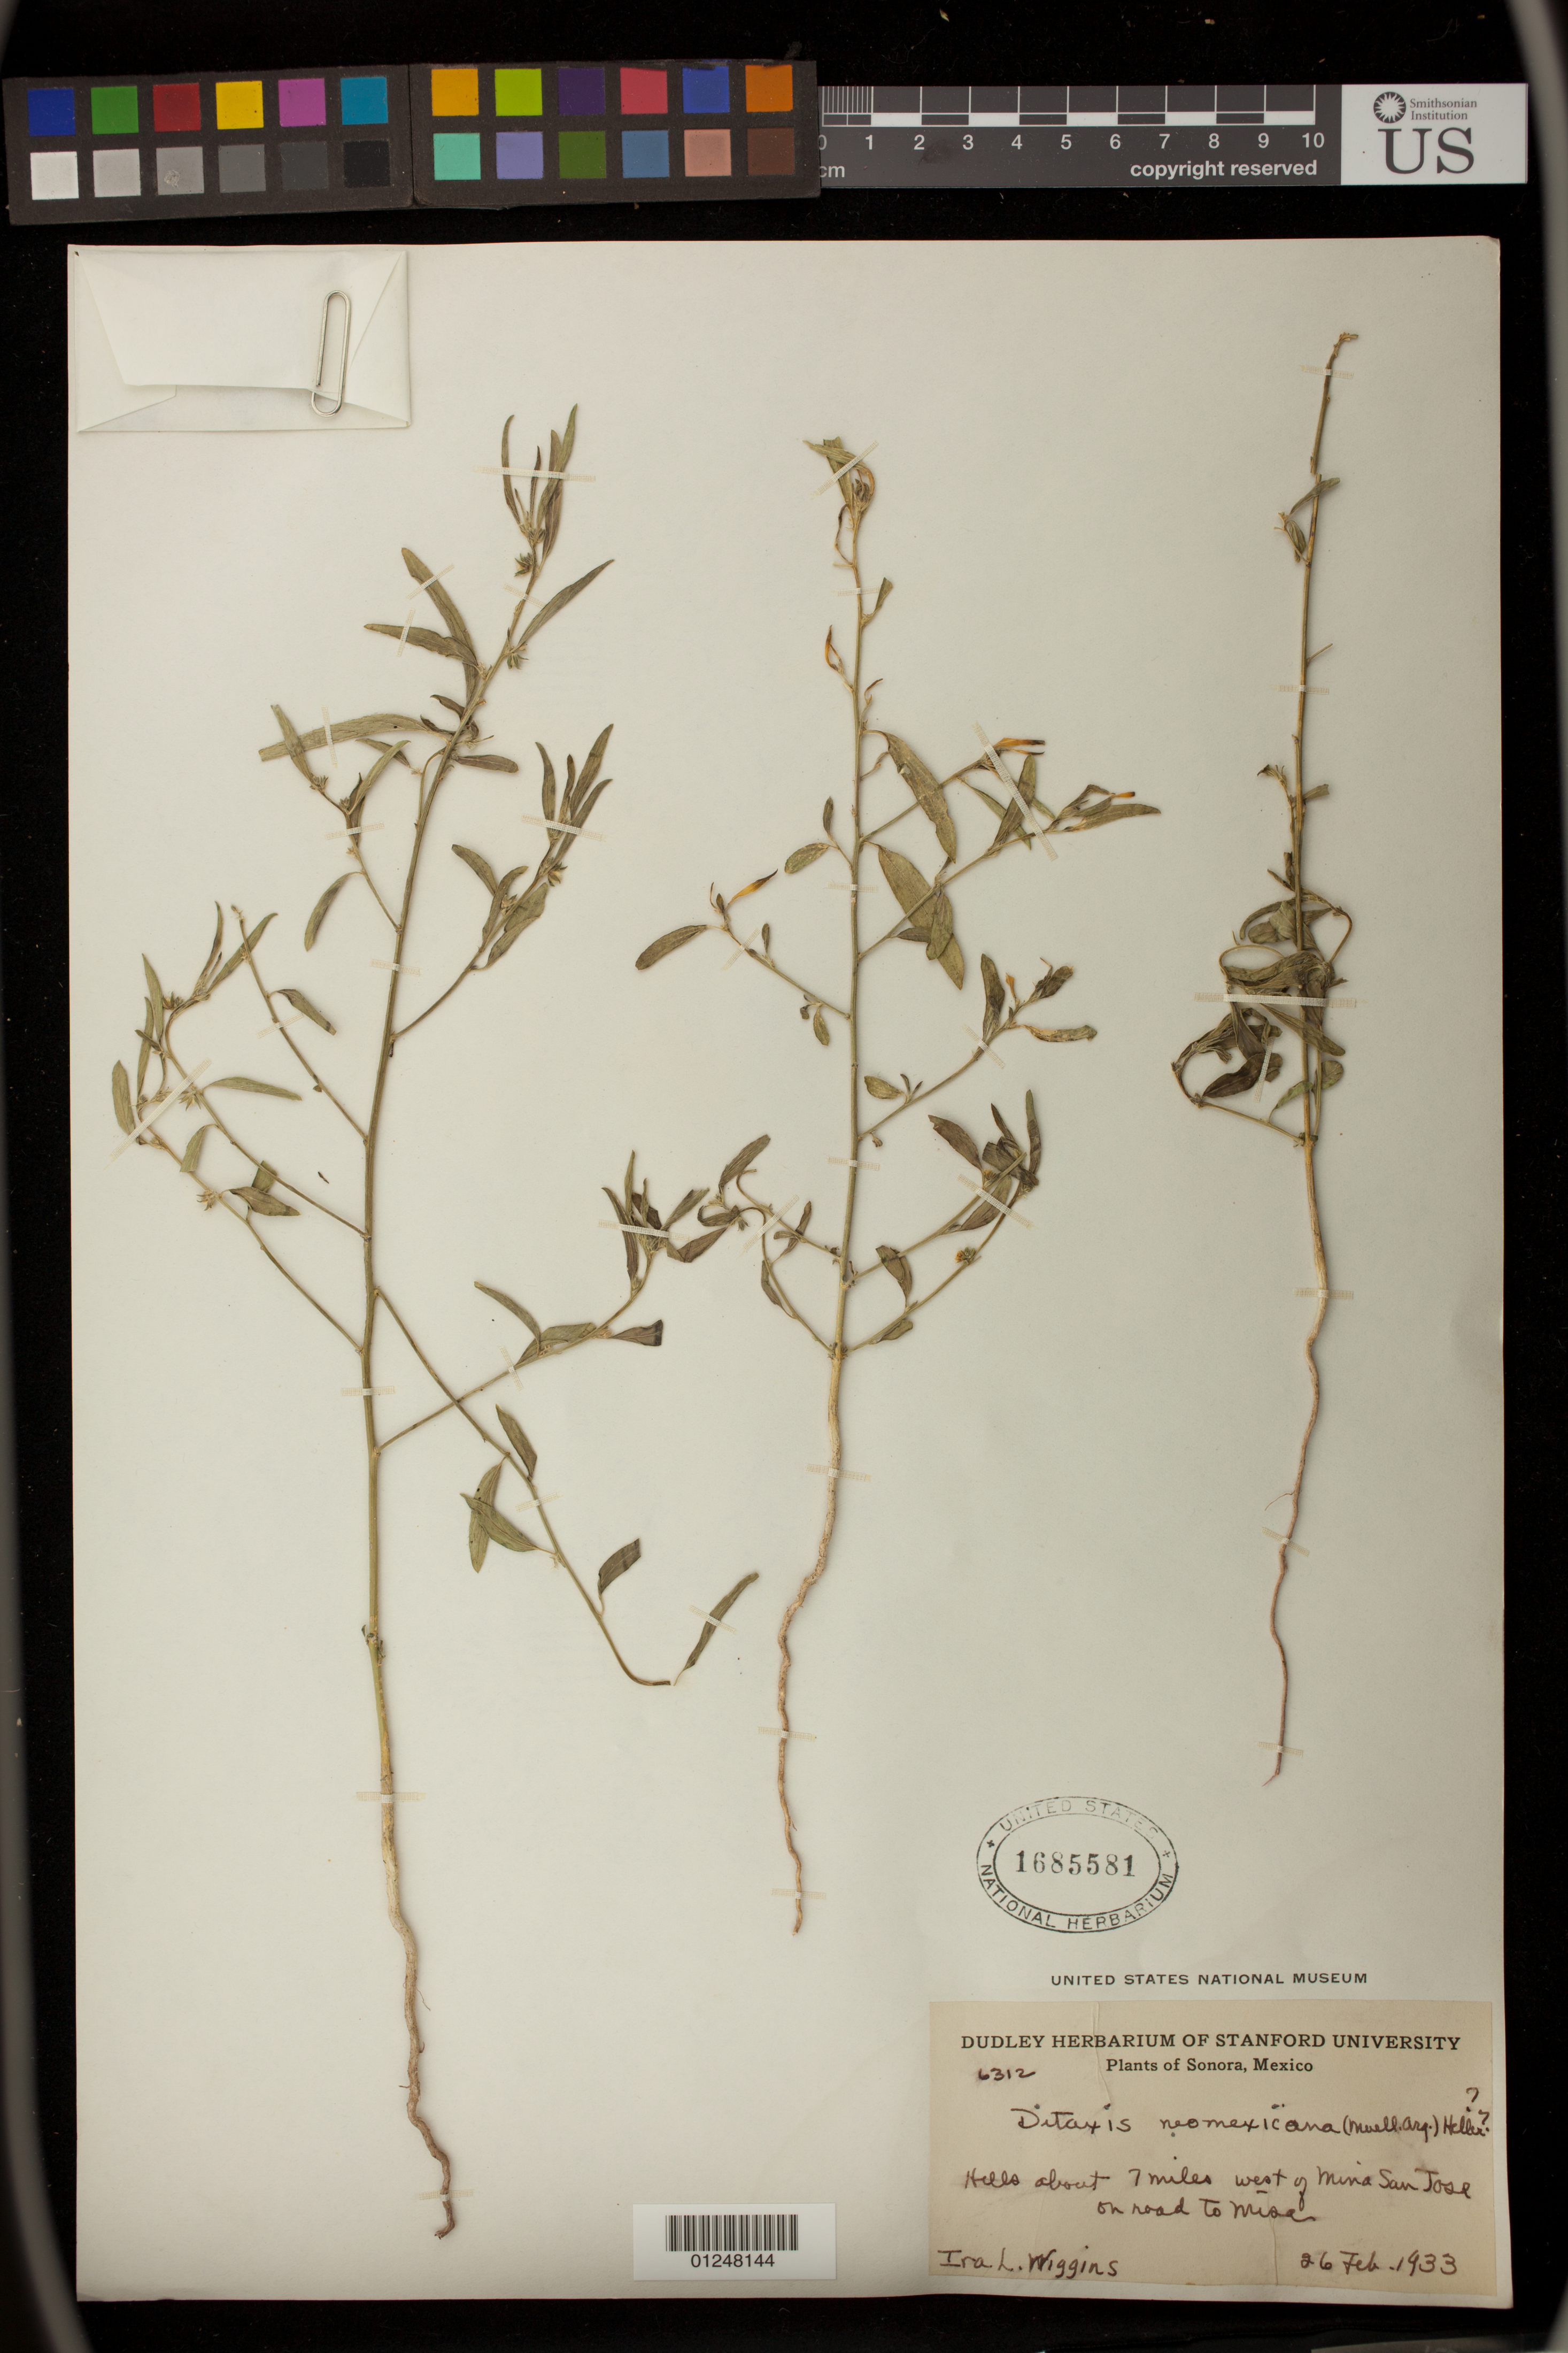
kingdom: Plantae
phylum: Tracheophyta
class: Magnoliopsida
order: Malpighiales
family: Euphorbiaceae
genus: Ditaxis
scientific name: Ditaxis serrata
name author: (Torr.) A. Heller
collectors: I. L. Wiggins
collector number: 6312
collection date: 1933-02-26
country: Mexico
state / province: Sonora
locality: Hills about 7 miles west of Mina San Jose on road to Misa.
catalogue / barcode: US 1685581